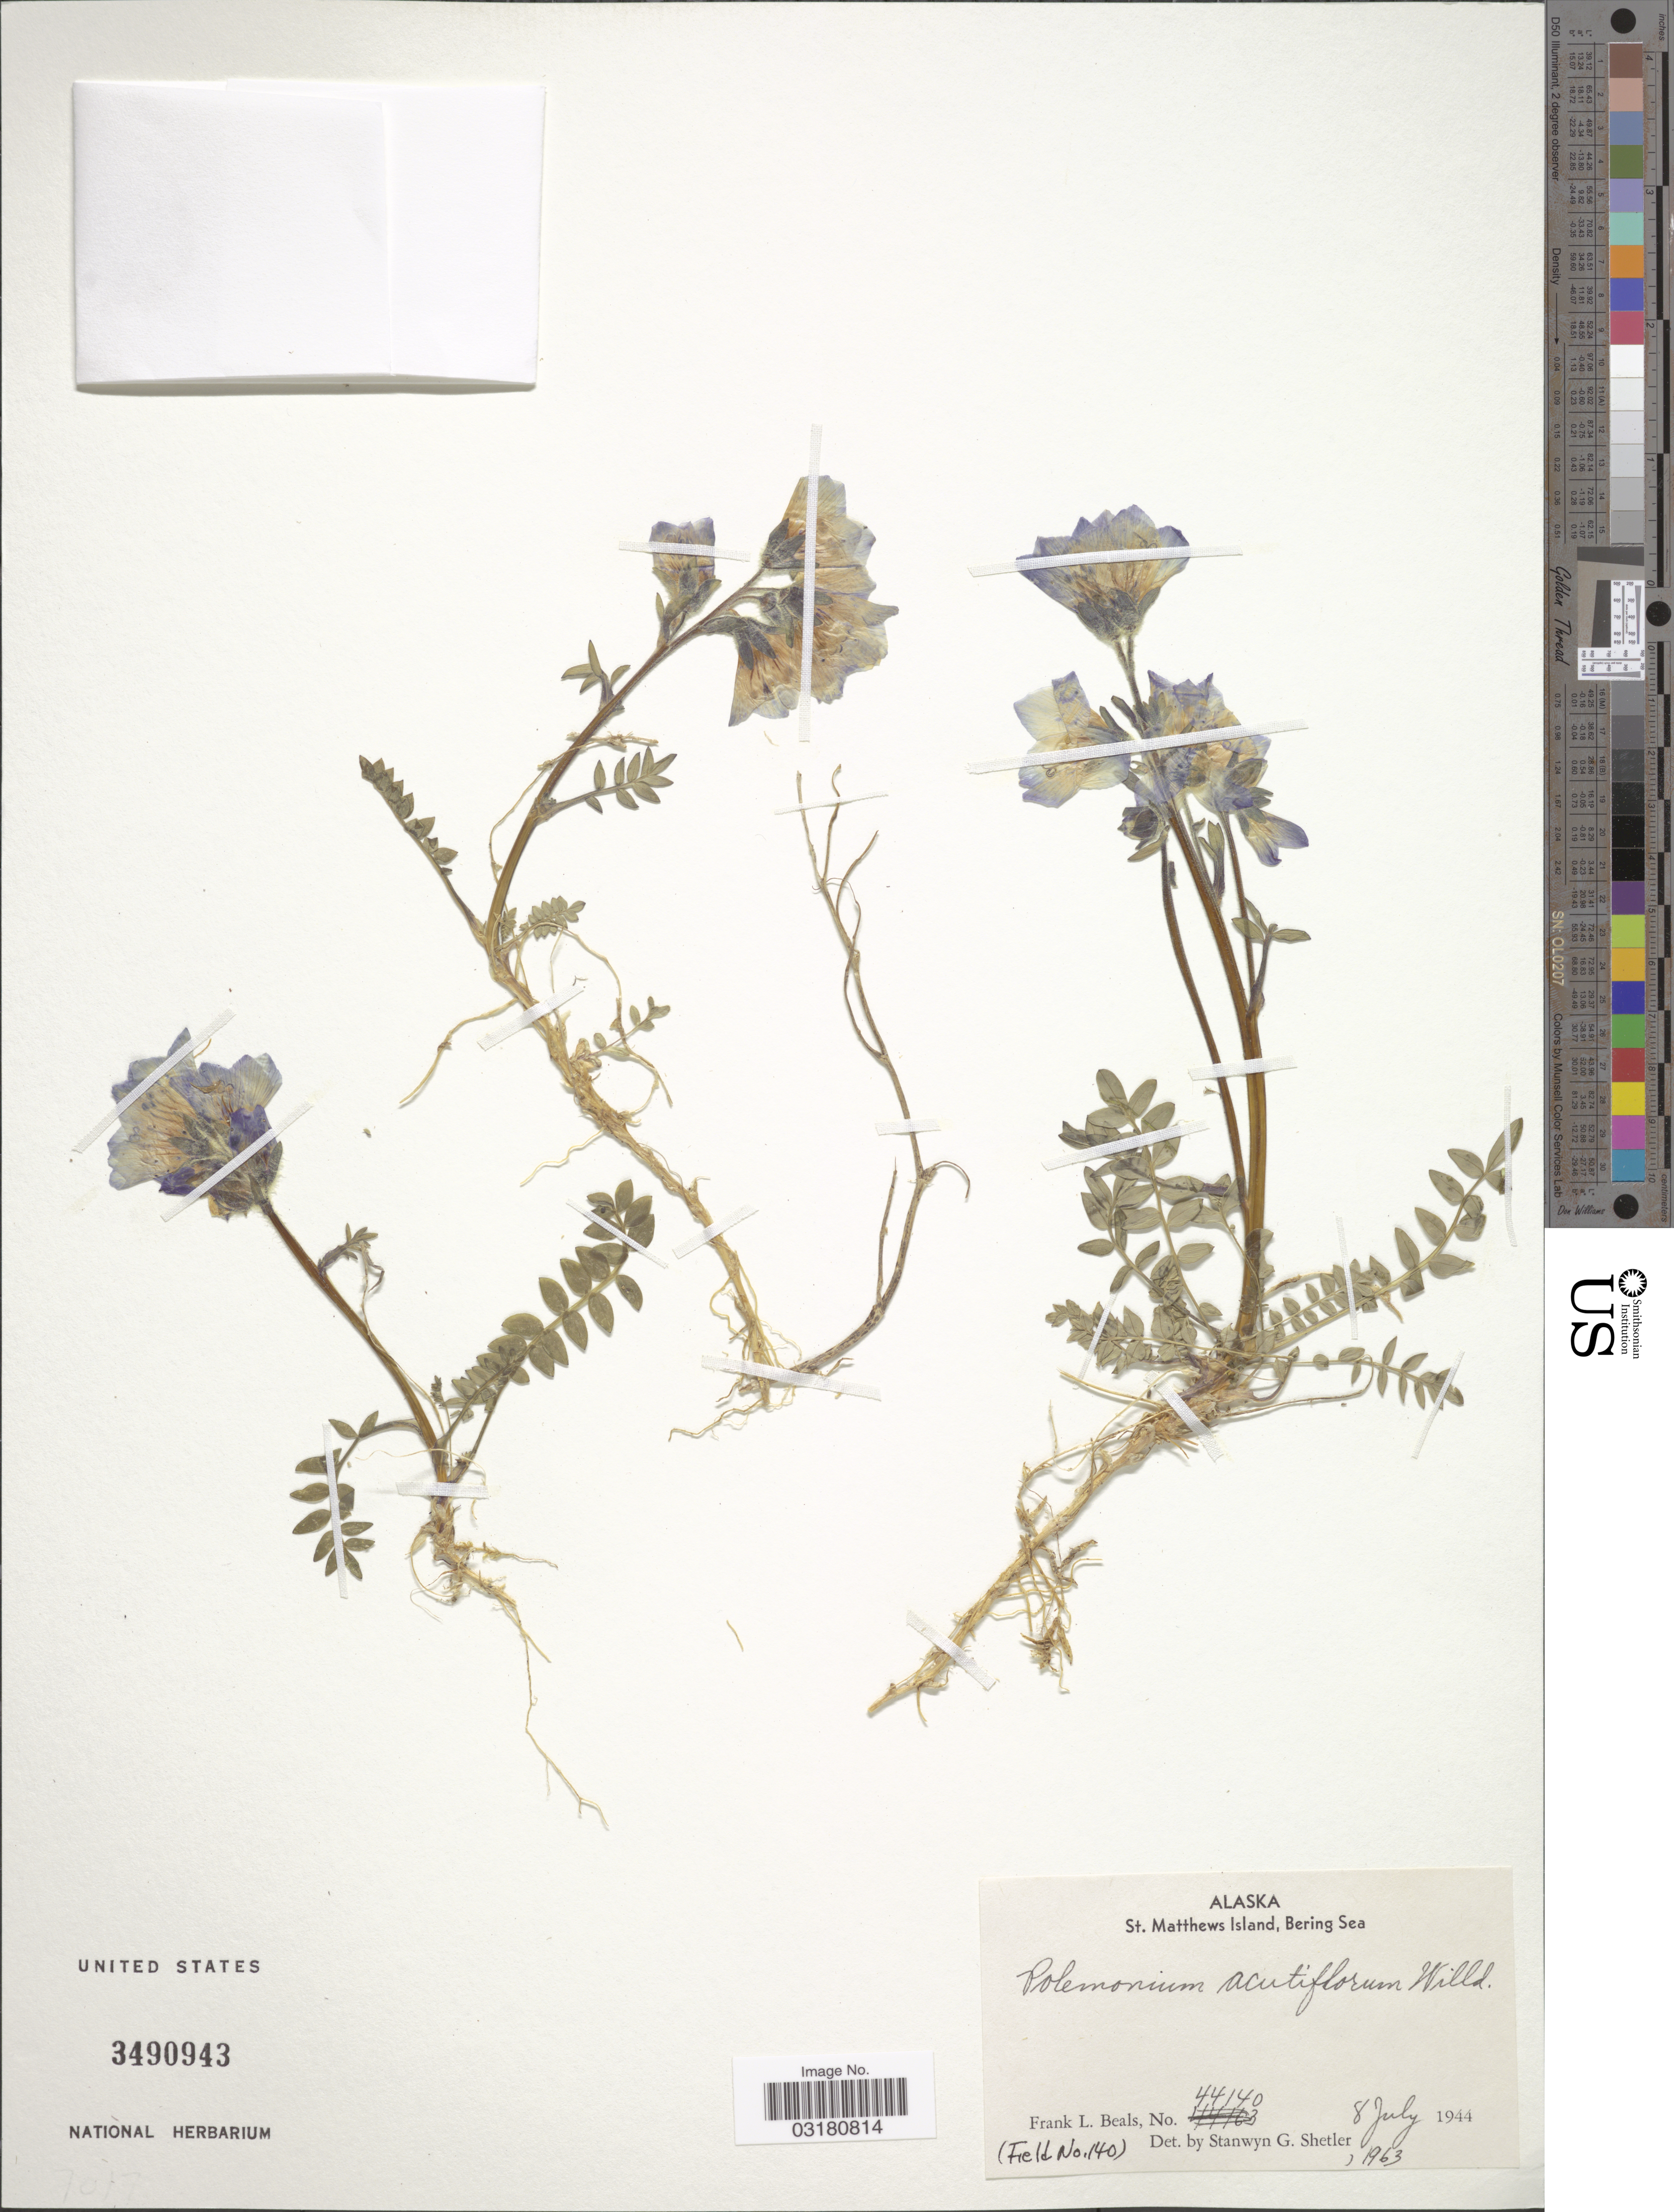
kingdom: Plantae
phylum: Tracheophyta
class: Magnoliopsida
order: Ericales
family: Polemoniaceae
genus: Polemonium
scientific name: Polemonium acutiflorum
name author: Willd. ex Roem. & Schult.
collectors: F. Beals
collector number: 44140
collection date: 1944-07-08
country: United States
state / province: Alaska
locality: St. Matthews Island, Bering Sea.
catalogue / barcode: US 3490943